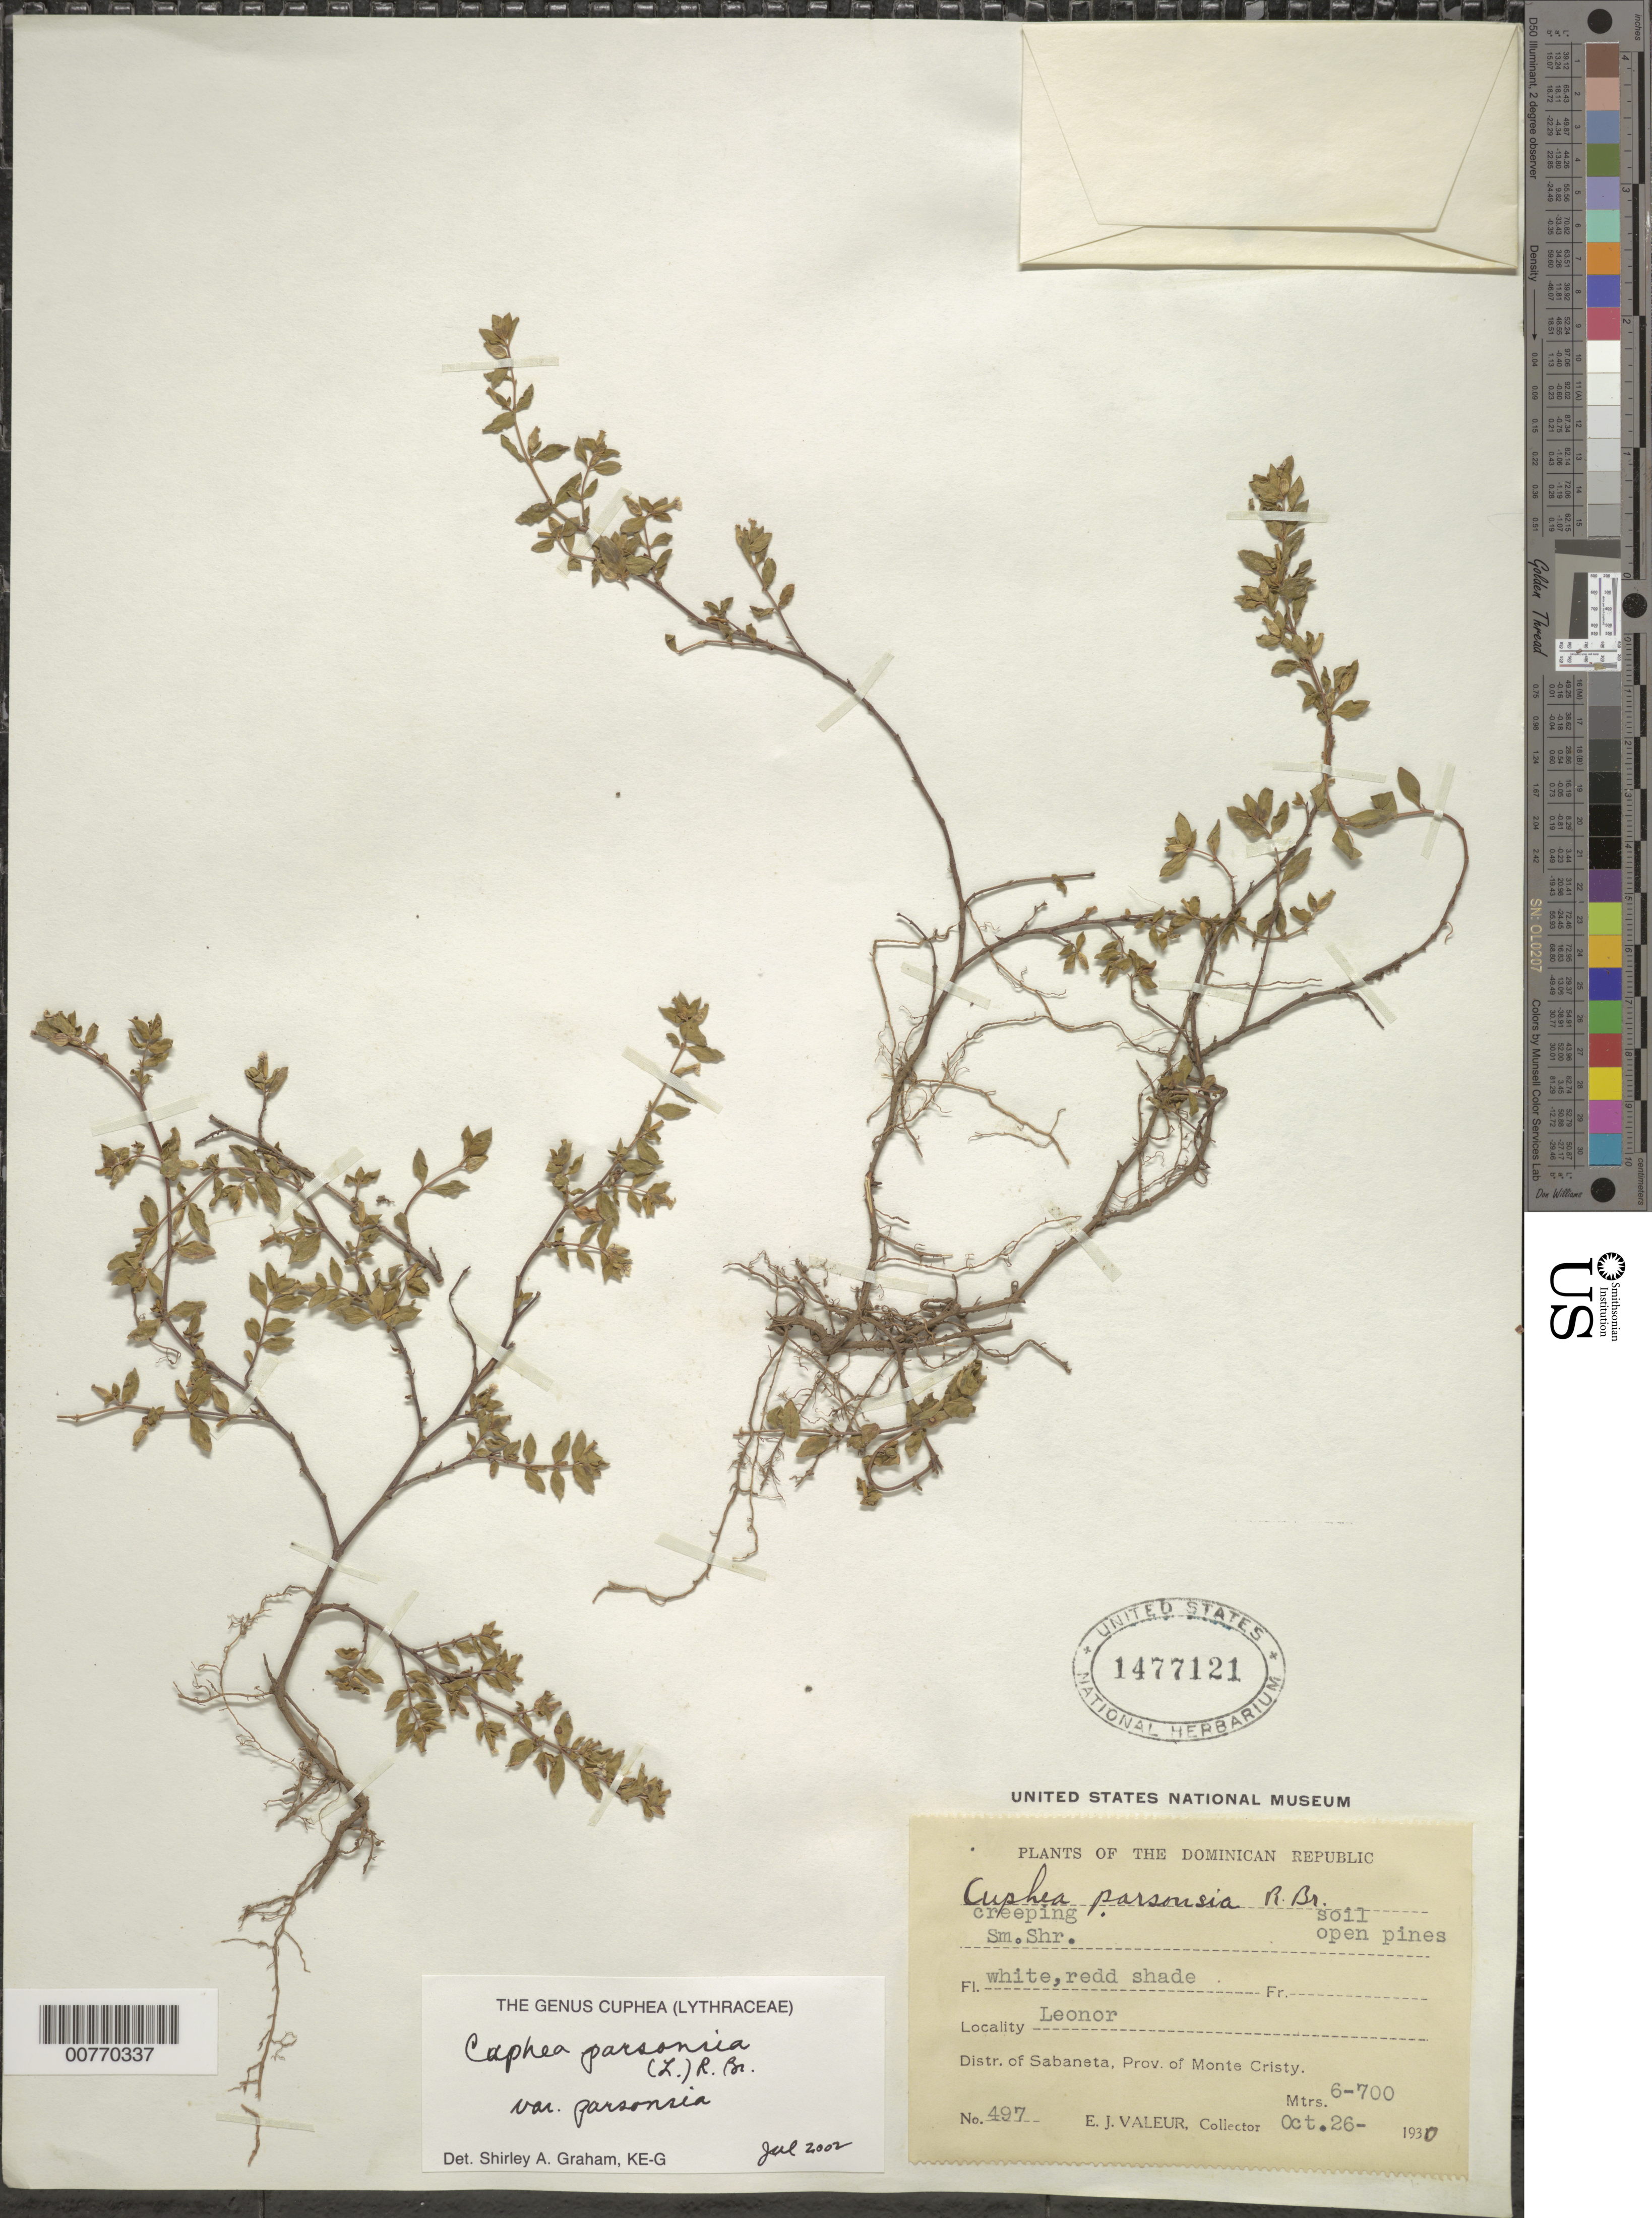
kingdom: Plantae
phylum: Tracheophyta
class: Magnoliopsida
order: Myrtales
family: Lythraceae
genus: Cuphea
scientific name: Cuphea parsonsia var. parsonsia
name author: (L.) R. Br. ex Steud.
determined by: Graham, Shirley Ann Tousch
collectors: E. Valeur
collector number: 497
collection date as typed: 26 Oct 1930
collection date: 1930-10-26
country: Dominican Republic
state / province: Monte Cristi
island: Hispaniola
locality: Distr. of Sabaneta, Leonor.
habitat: Open pines "soil"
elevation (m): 600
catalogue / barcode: US 1477121